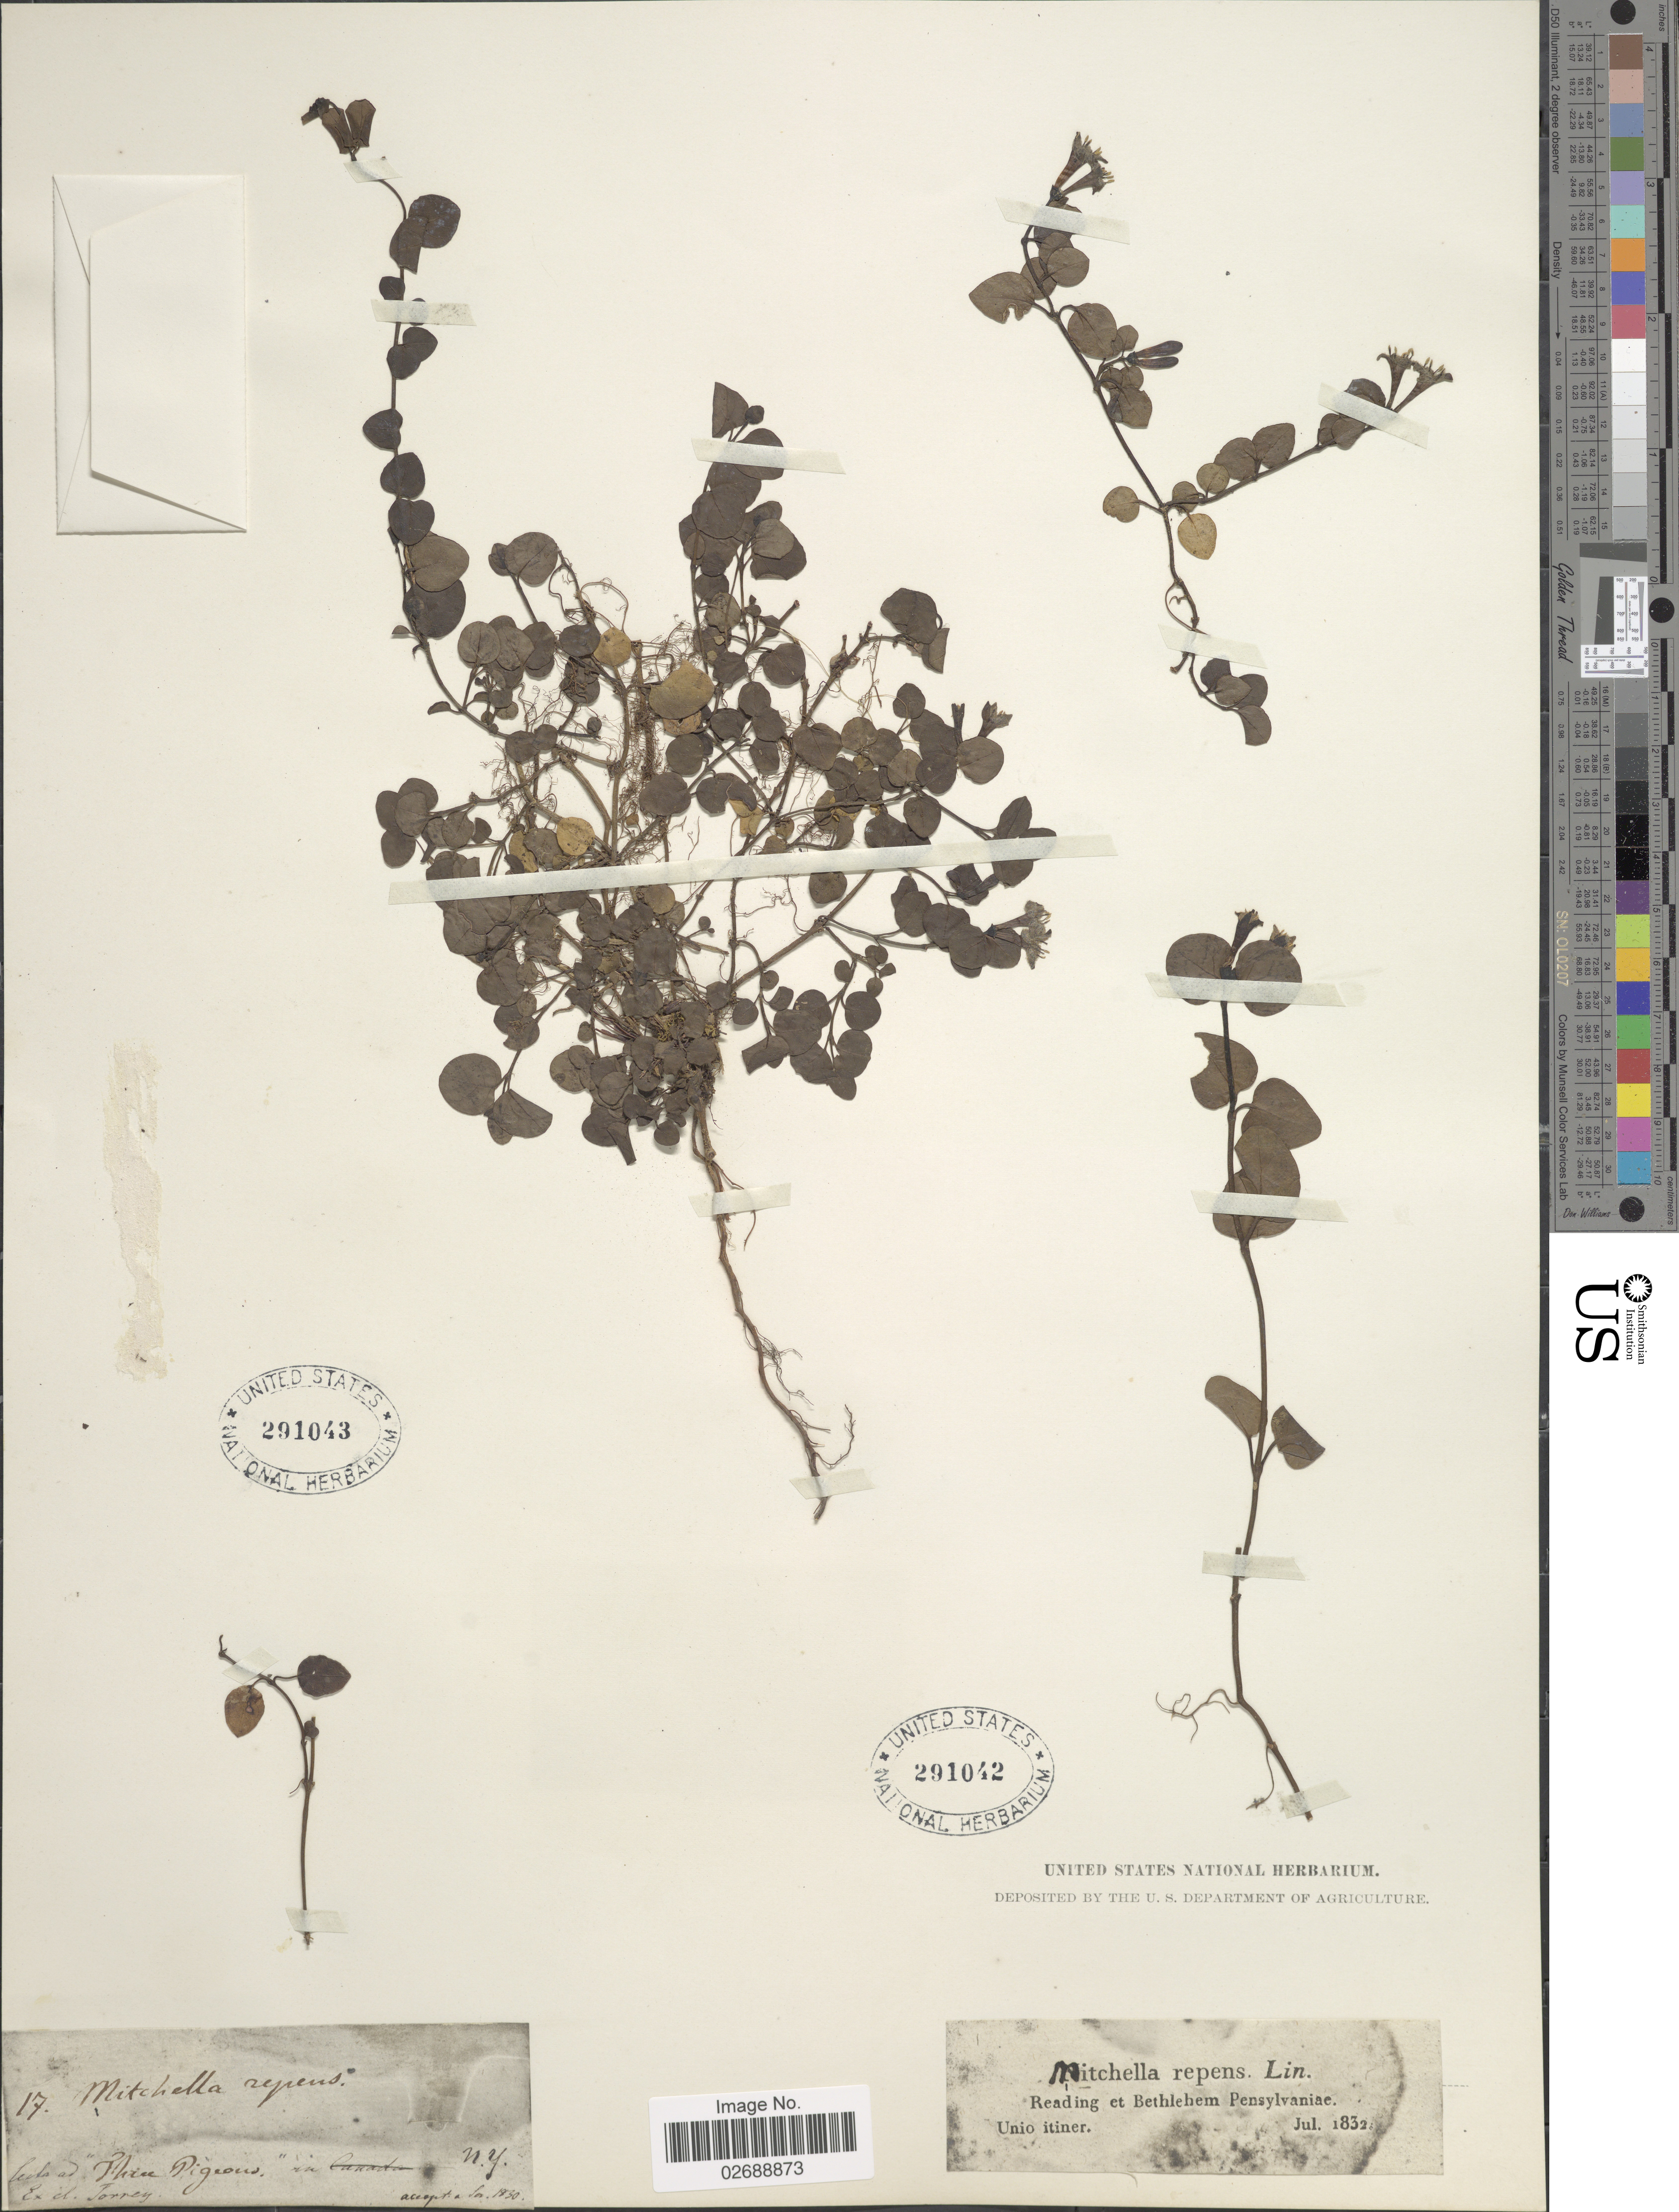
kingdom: Plantae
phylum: Tracheophyta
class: Magnoliopsida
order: Gentianales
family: Rubiaceae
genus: Mitchella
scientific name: Mitchella repens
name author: L.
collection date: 1832-07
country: United States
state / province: Pennsylvania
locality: Reading et Bethlehem. Unio itiner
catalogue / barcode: US 291042